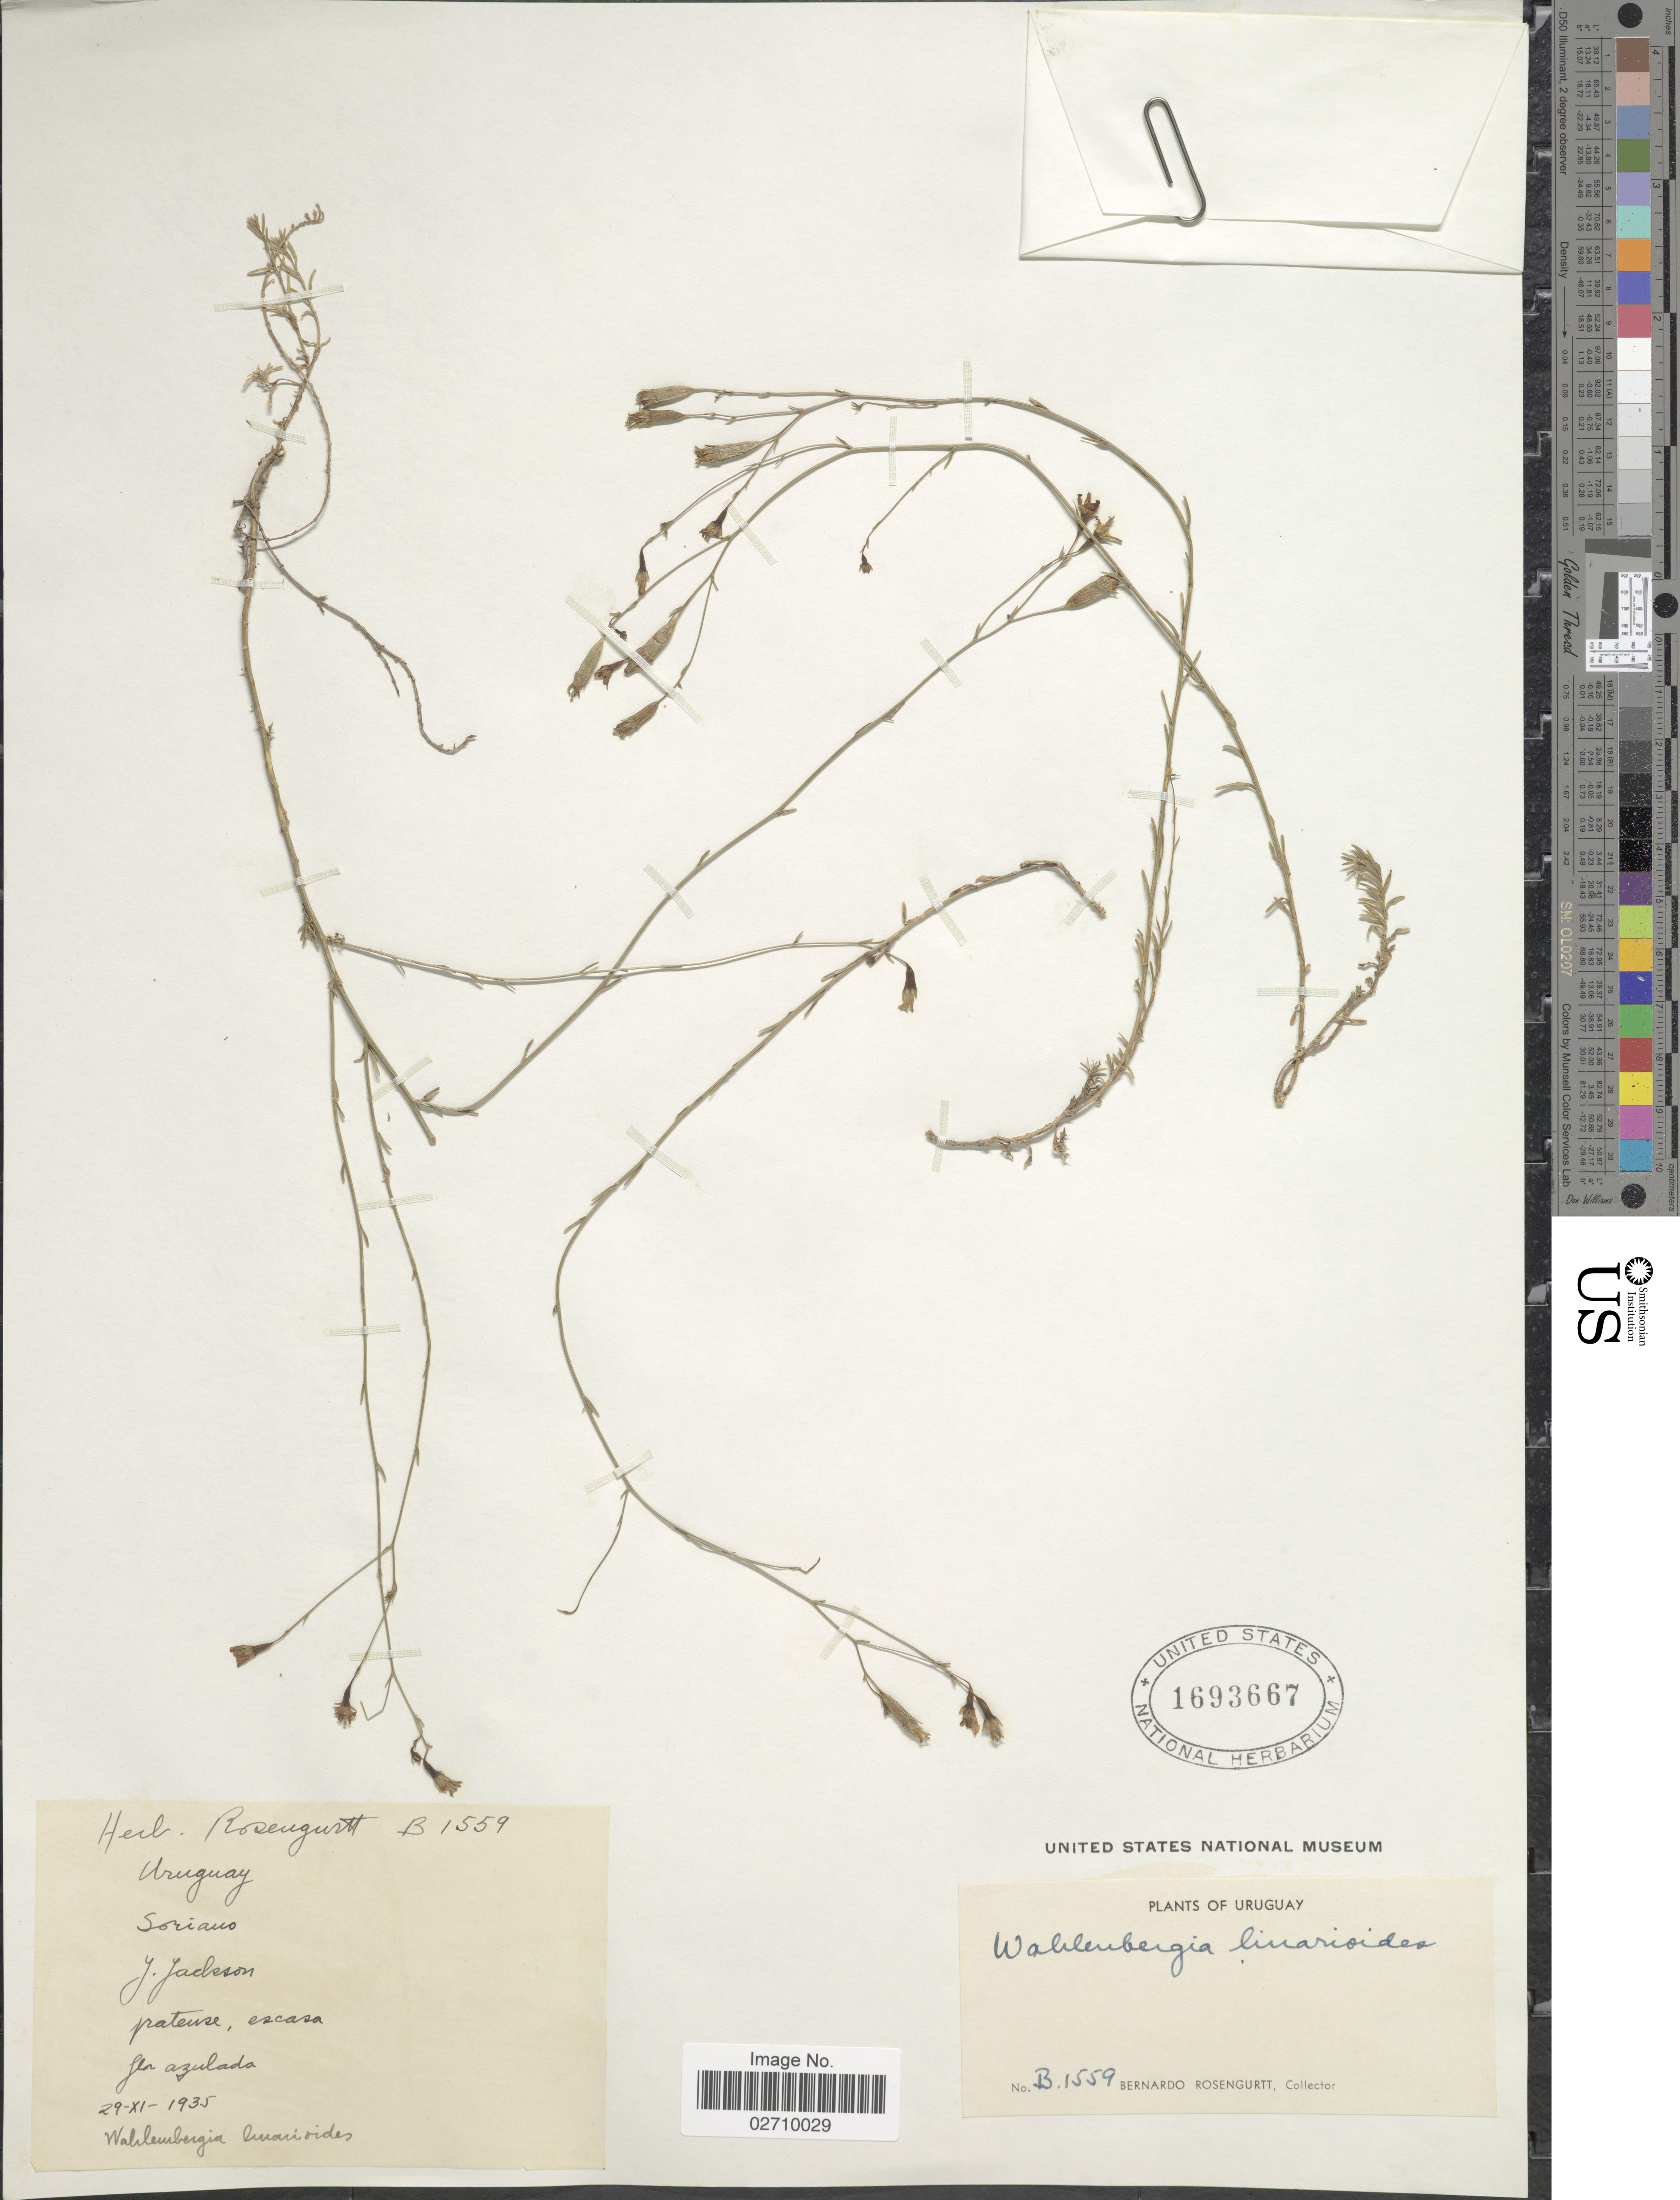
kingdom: Plantae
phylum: Tracheophyta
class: Magnoliopsida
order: Asterales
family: Campanulaceae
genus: Wahlenbergia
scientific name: Wahlenbergia linarioides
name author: (Lam.) A. DC.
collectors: B. Rosengurtt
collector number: B 1559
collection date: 1935-11-29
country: Uruguay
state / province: Soriano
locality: J. Jackson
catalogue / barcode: US 1693667